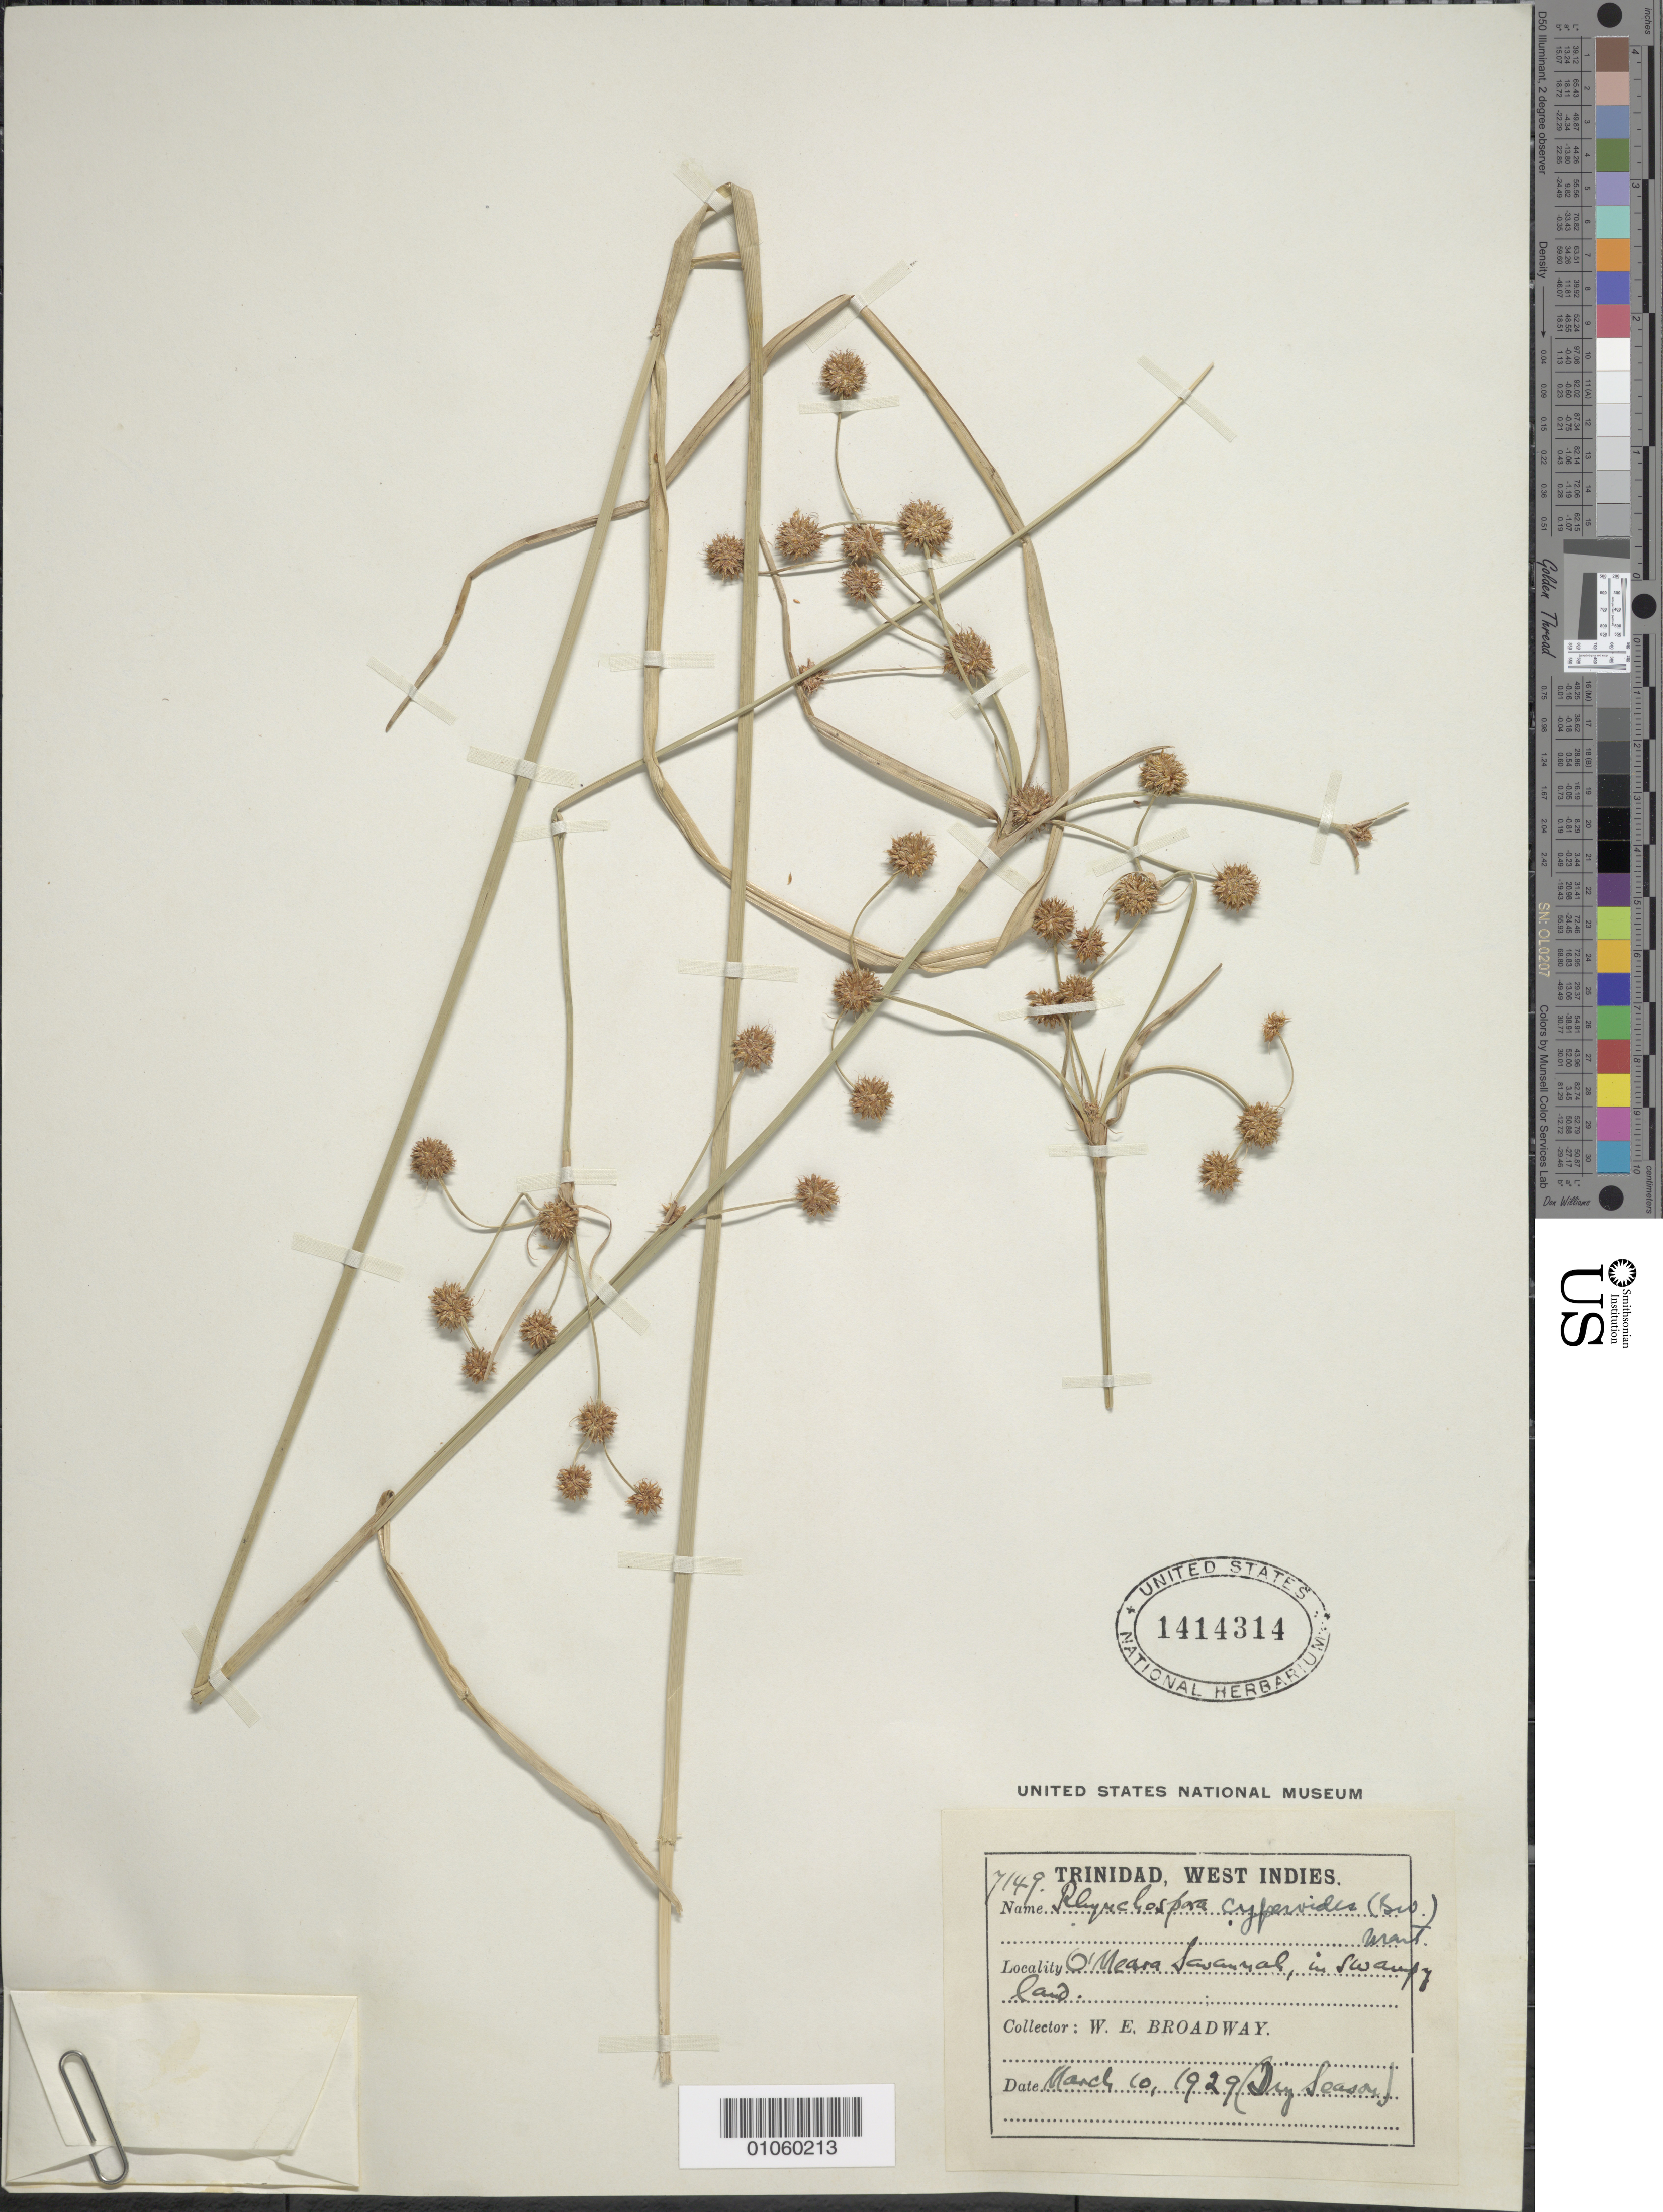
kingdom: Plantae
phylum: Tracheophyta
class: Liliopsida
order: Poales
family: Cyperaceae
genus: Rhynchospora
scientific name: Rhynchospora holoschoenoides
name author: (Rich.) Herter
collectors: W. E. Broadway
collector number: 7149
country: Trinidad and Tobago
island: Trinidad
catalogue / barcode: US 1414314